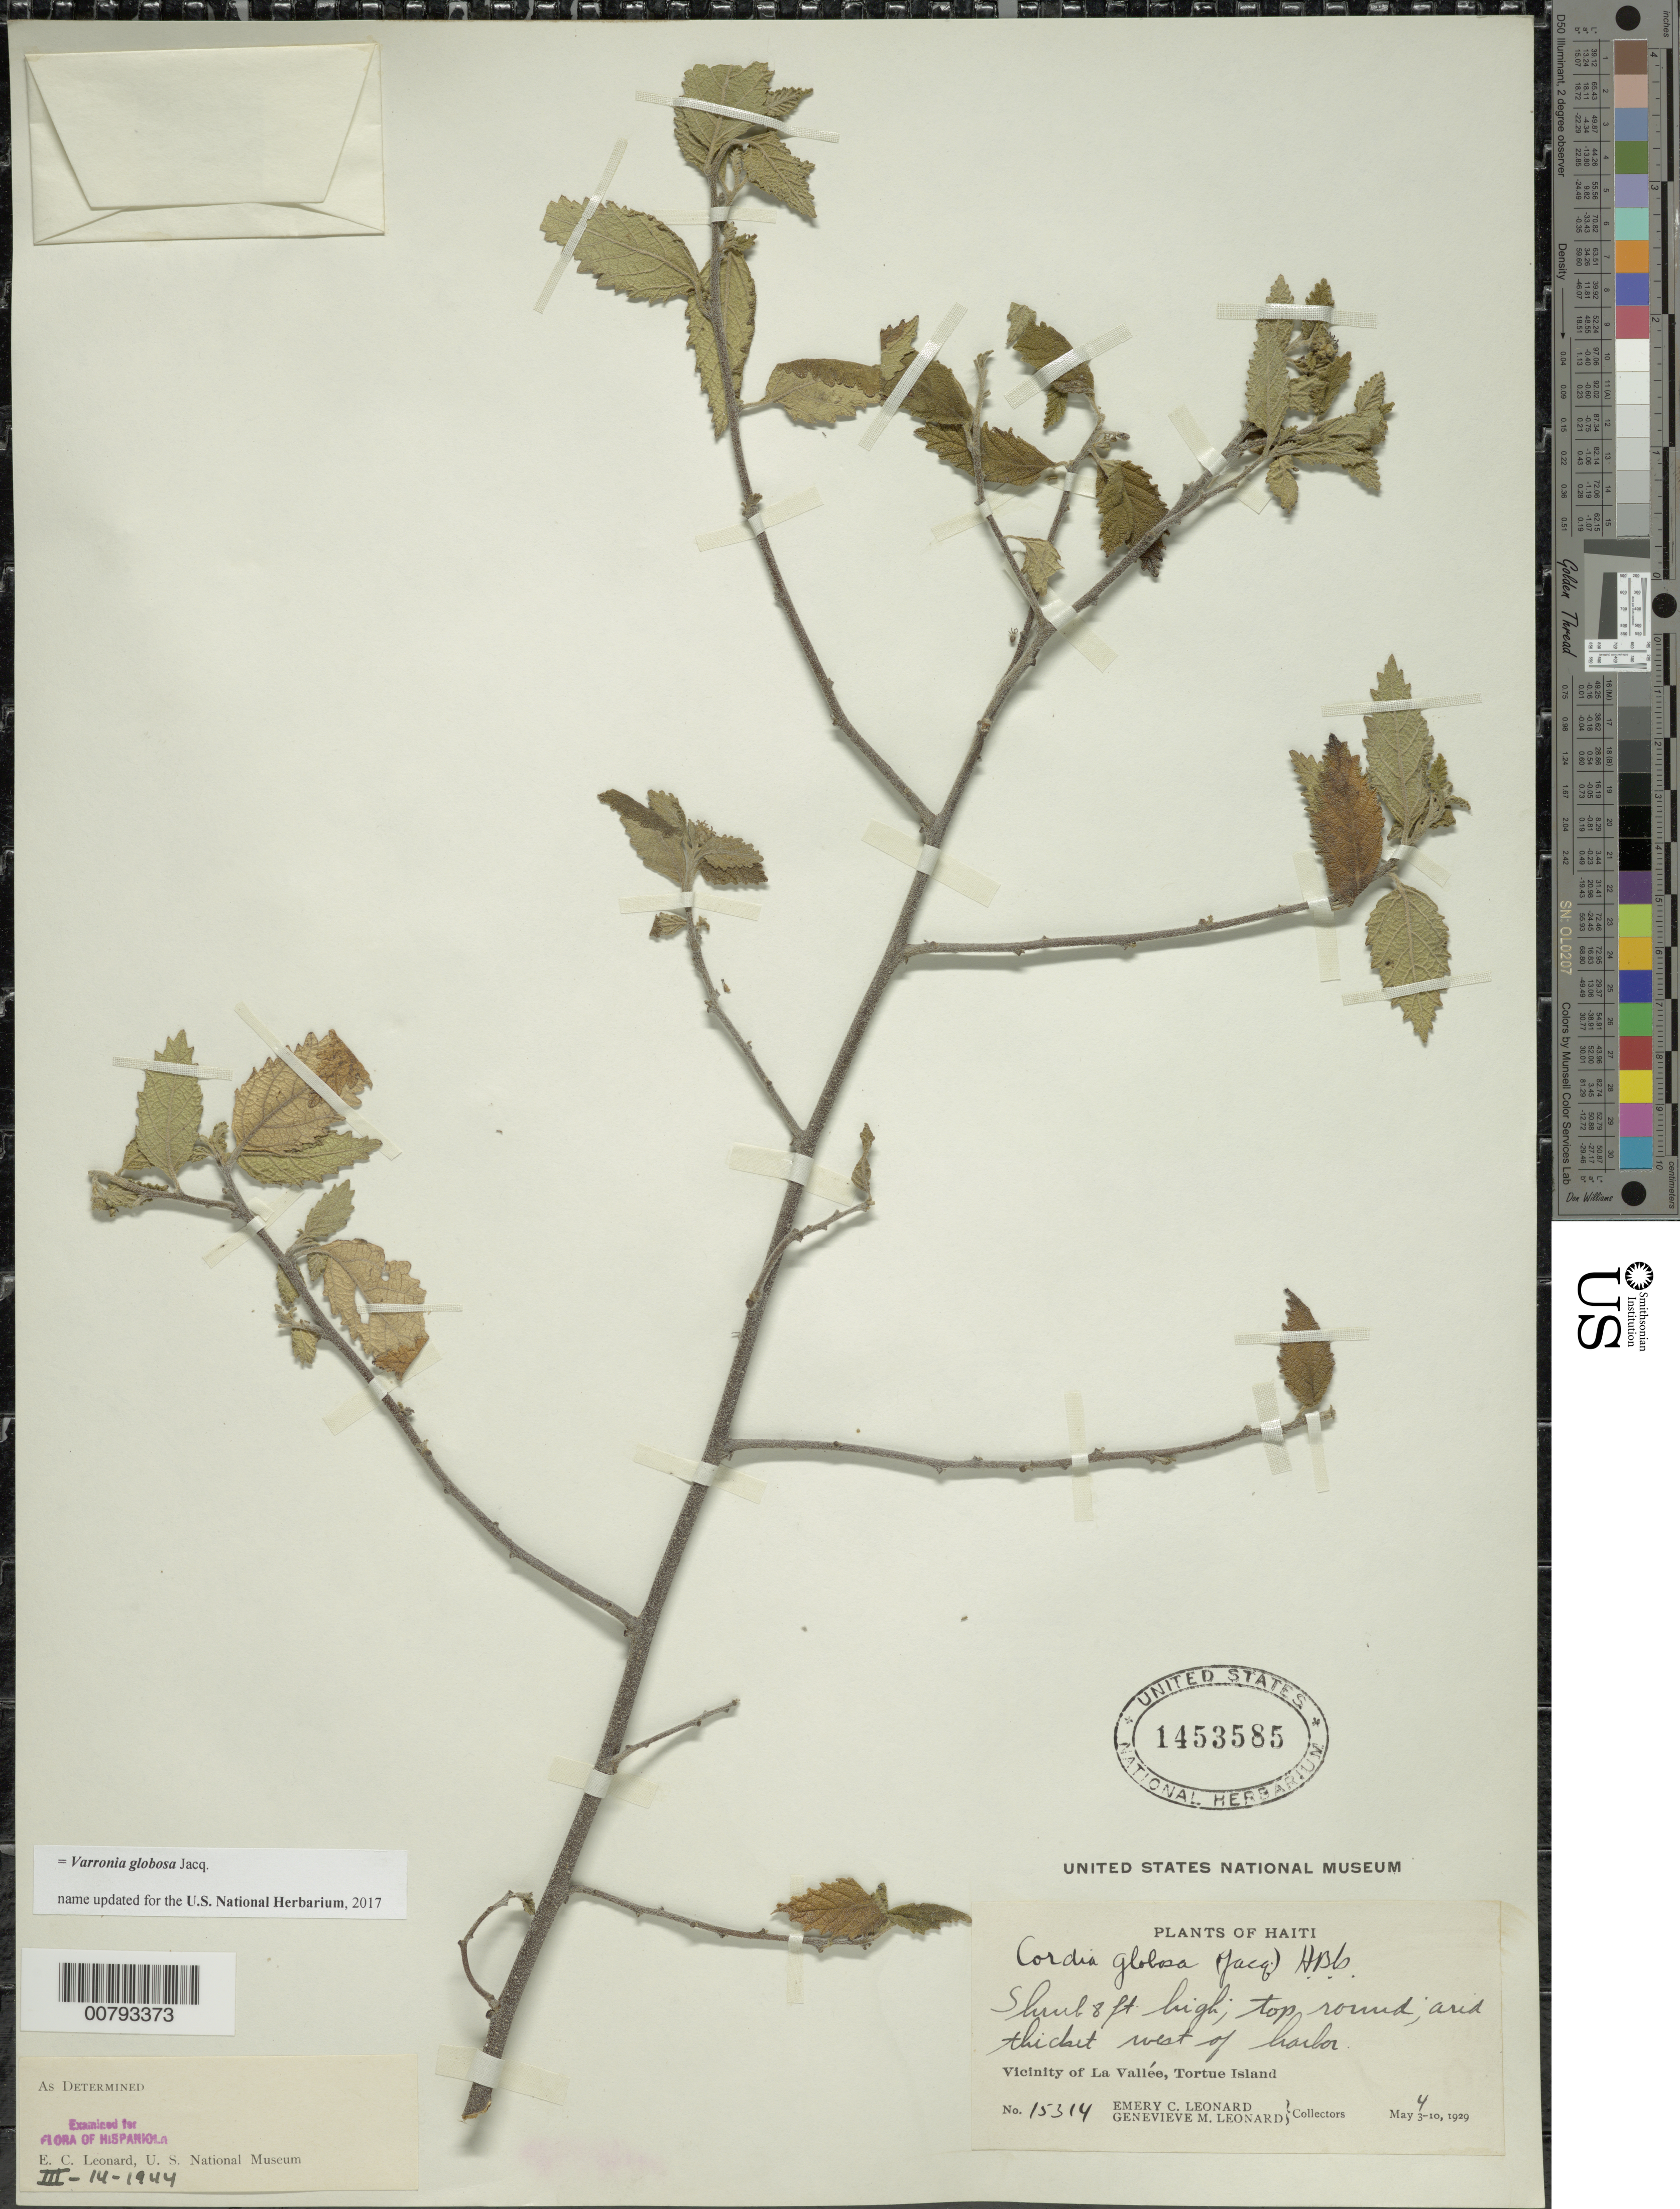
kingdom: Plantae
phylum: Tracheophyta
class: Magnoliopsida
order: Boraginales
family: Cordiaceae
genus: Varronia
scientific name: Varronia globosa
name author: Jacq.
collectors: E. C. Leonard & G. M. Leonard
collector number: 15314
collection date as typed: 04 May 1929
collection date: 1929-05-04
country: Haiti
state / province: Nord-Óuest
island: Île de la Tortue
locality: Tortue Island, vicinity of La Vallée, west of harbor.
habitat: Arid thicket.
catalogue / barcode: US 1453585